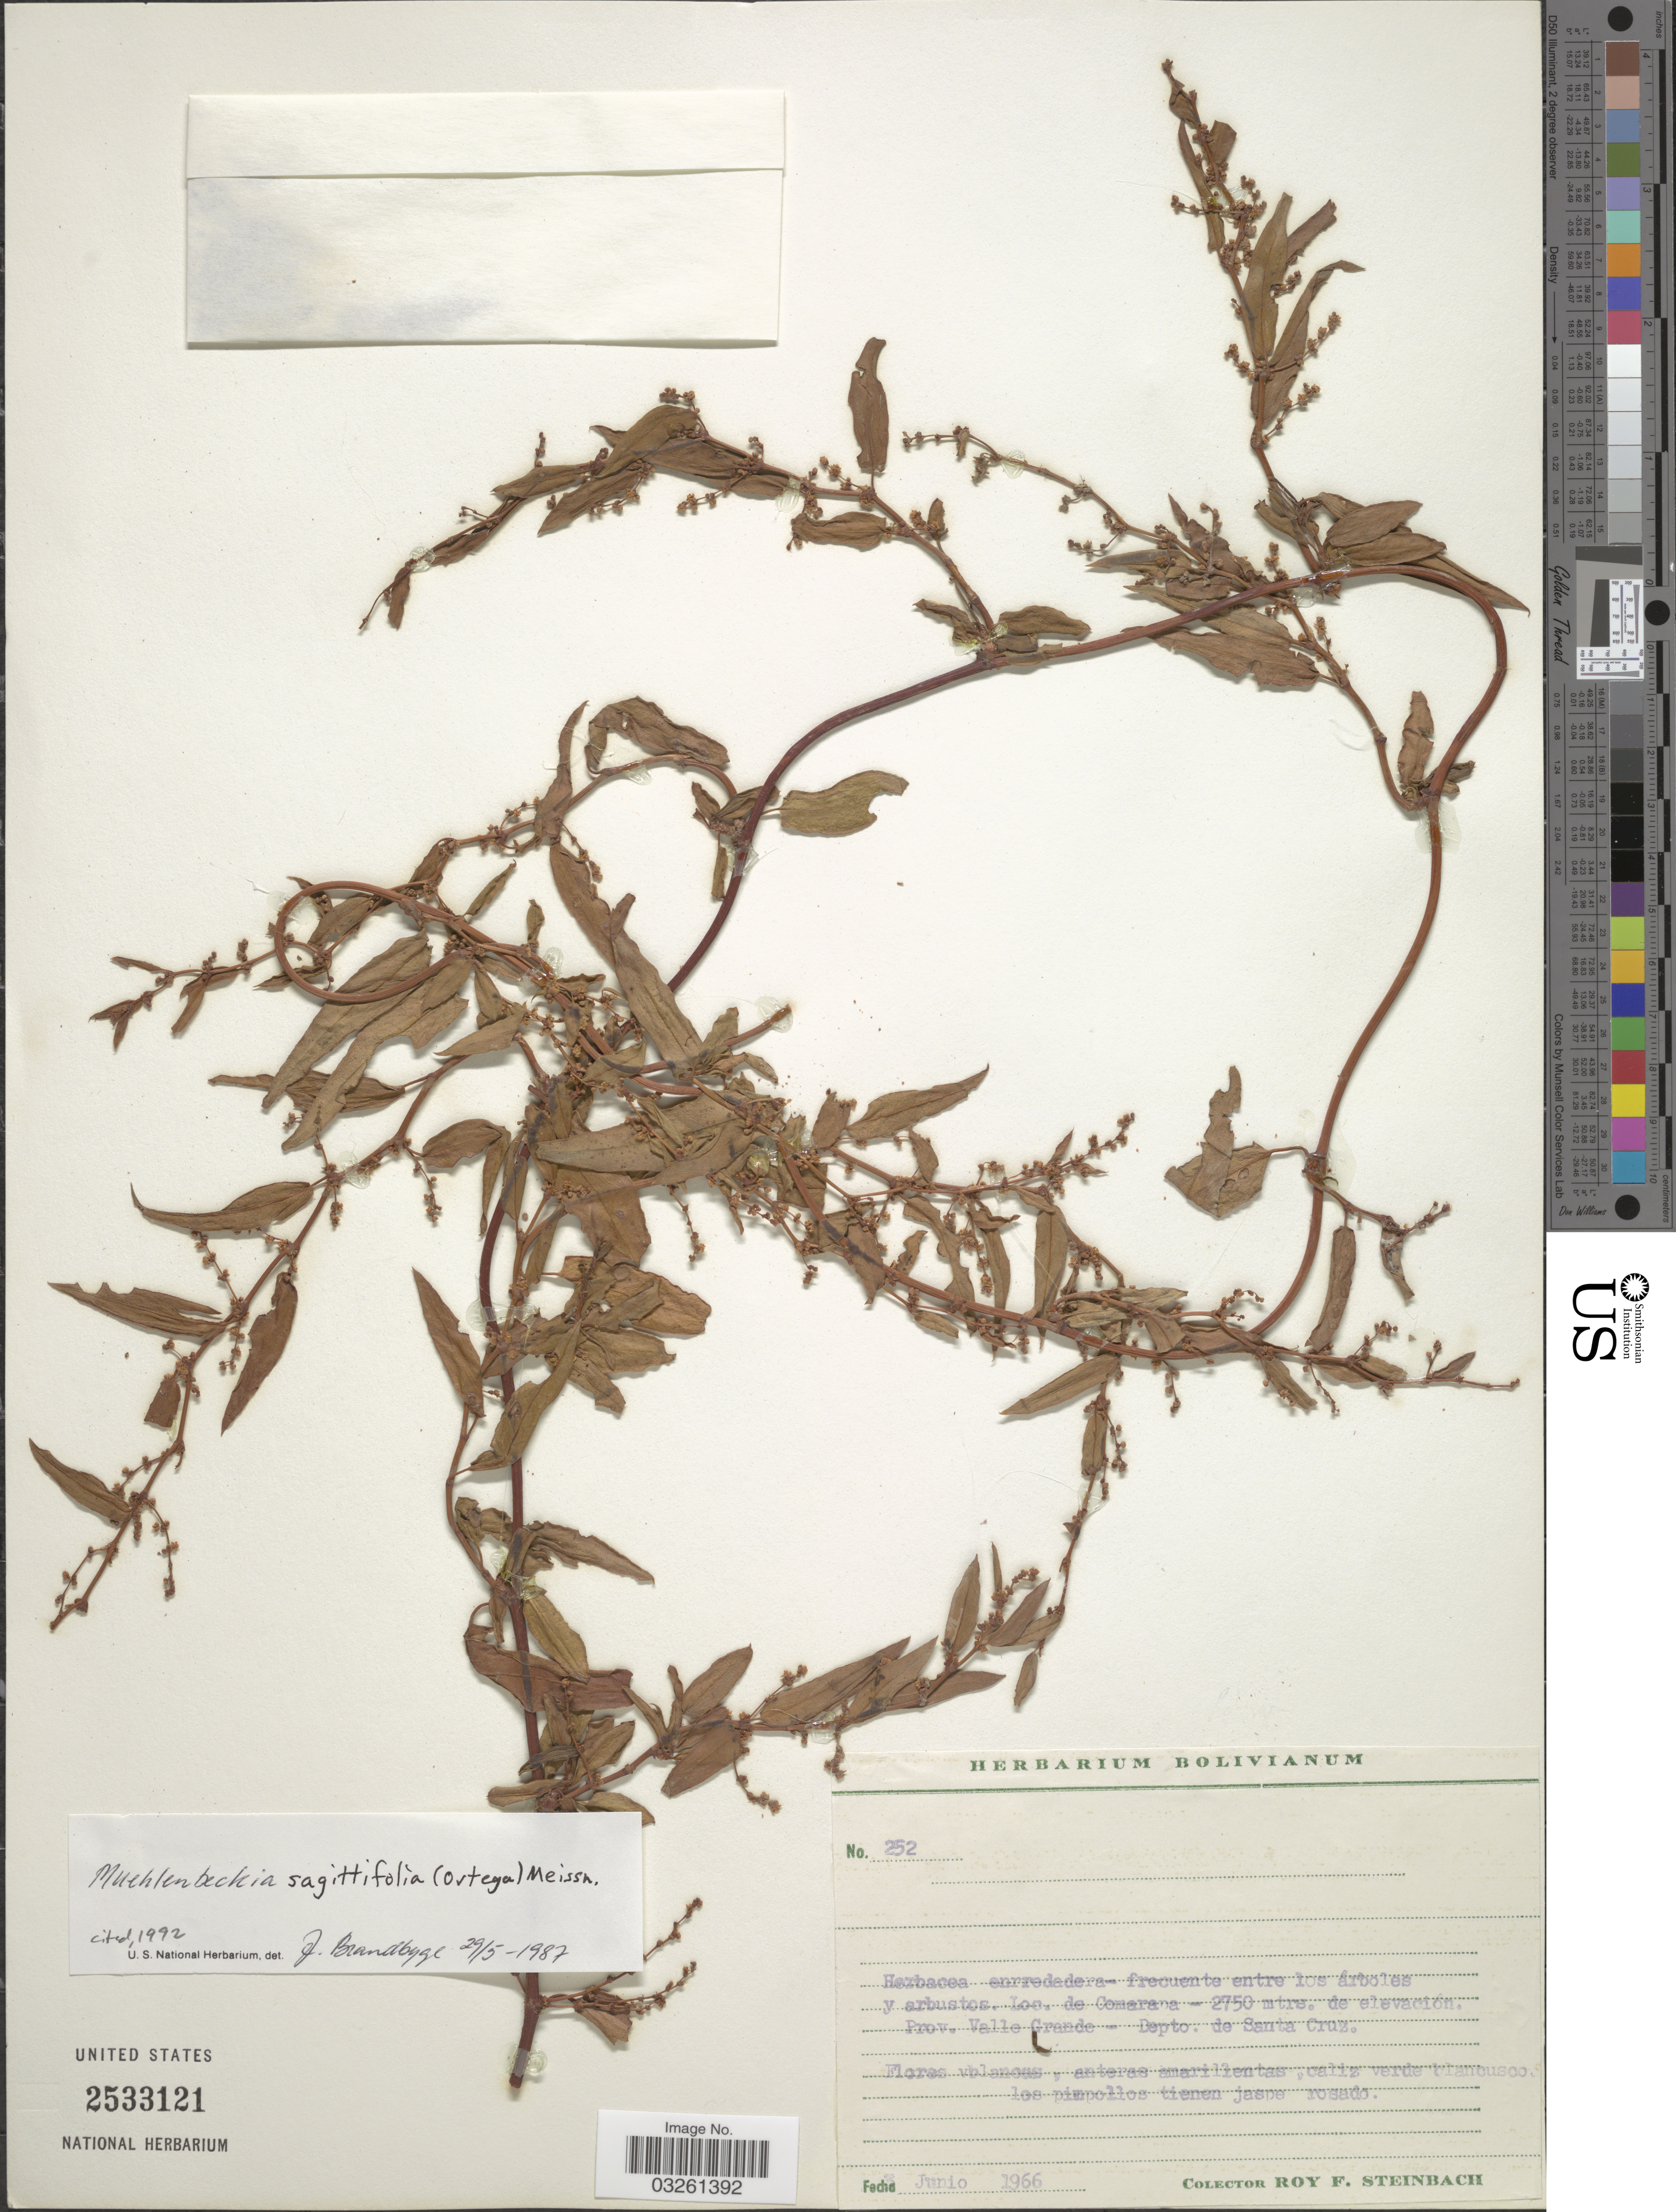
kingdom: Plantae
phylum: Tracheophyta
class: Magnoliopsida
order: Caryophyllales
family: Polygonaceae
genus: Muehlenbeckia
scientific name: Muehlenbeckia sagittifolia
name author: (Ortega) Meisn.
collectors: R. F. Steinbach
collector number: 252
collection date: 1966-06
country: Bolivia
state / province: Santa Cruz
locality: De Comarapa. Valle Grande - Depto. de Santa Cruz.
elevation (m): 2750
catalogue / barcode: US 2533121